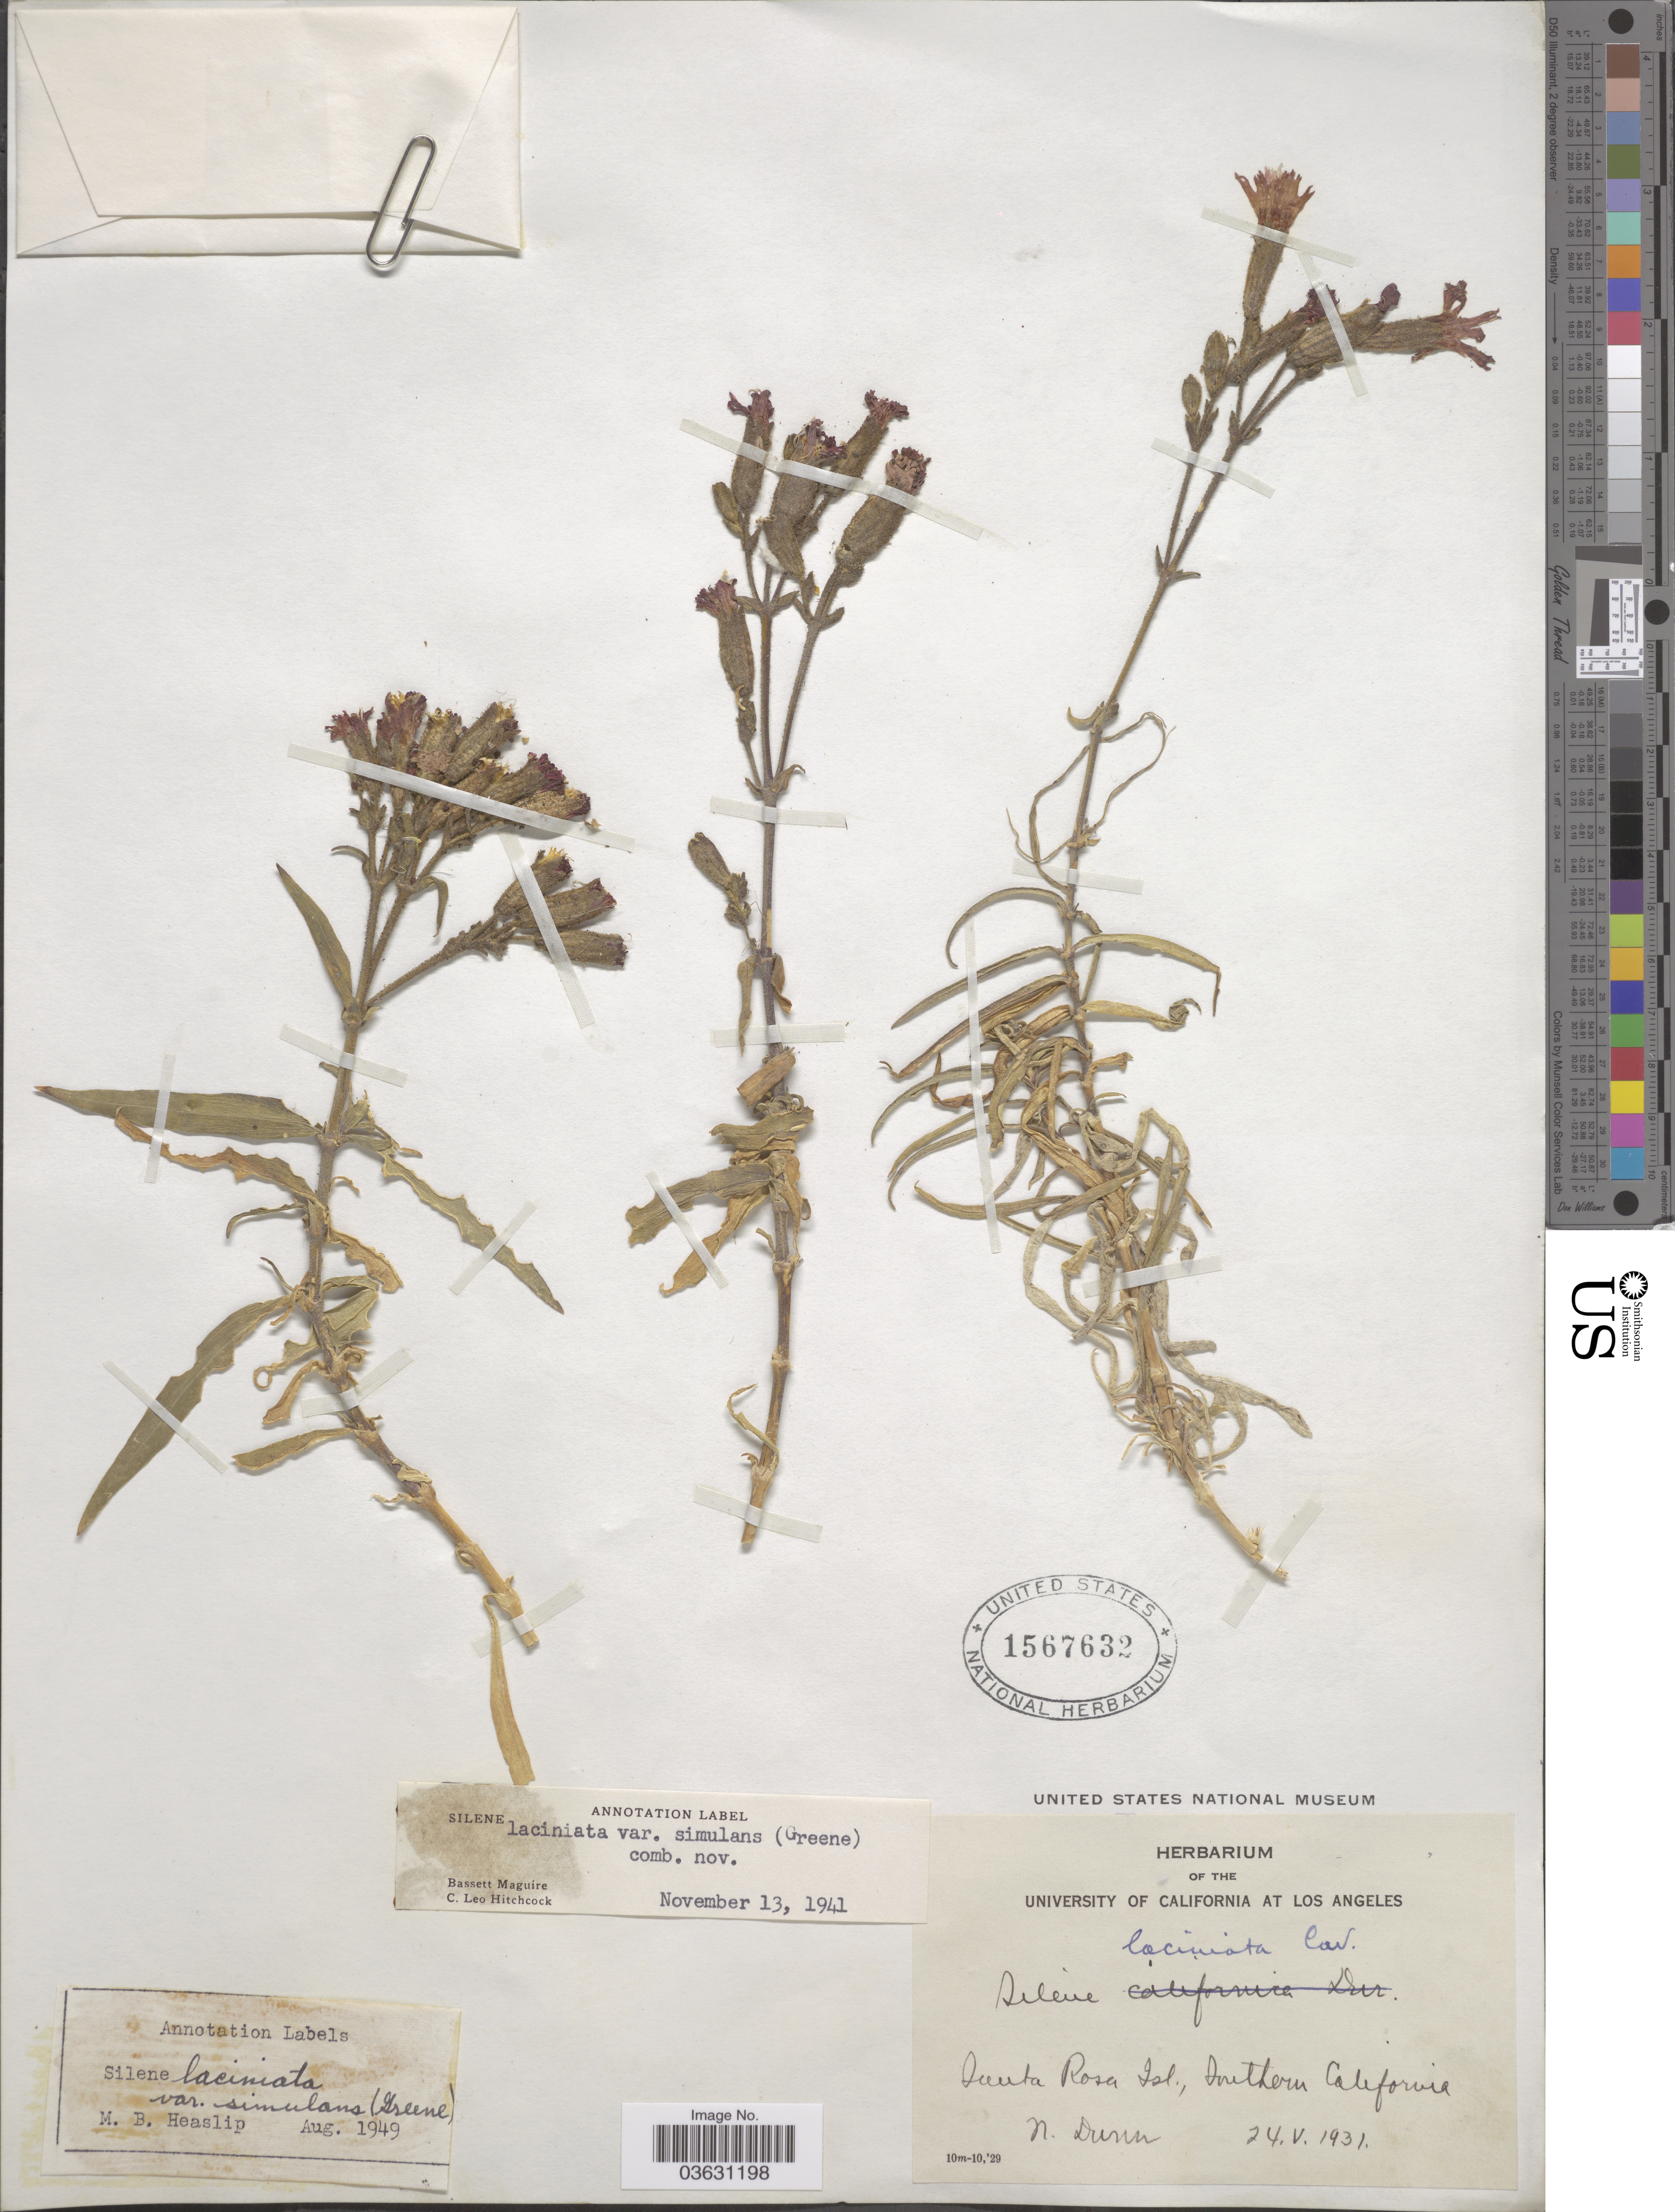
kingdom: Plantae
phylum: Tracheophyta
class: Magnoliopsida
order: Caryophyllales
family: Caryophyllaceae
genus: Silene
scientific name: Silene laciniata var. simulans (Greene) C.L. Hitchc. & Maguire comb. nov. ined.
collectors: N. Dunn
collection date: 1931-05-24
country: United States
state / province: California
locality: Santa Rosa Isl., Southern California.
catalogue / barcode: US 1567632